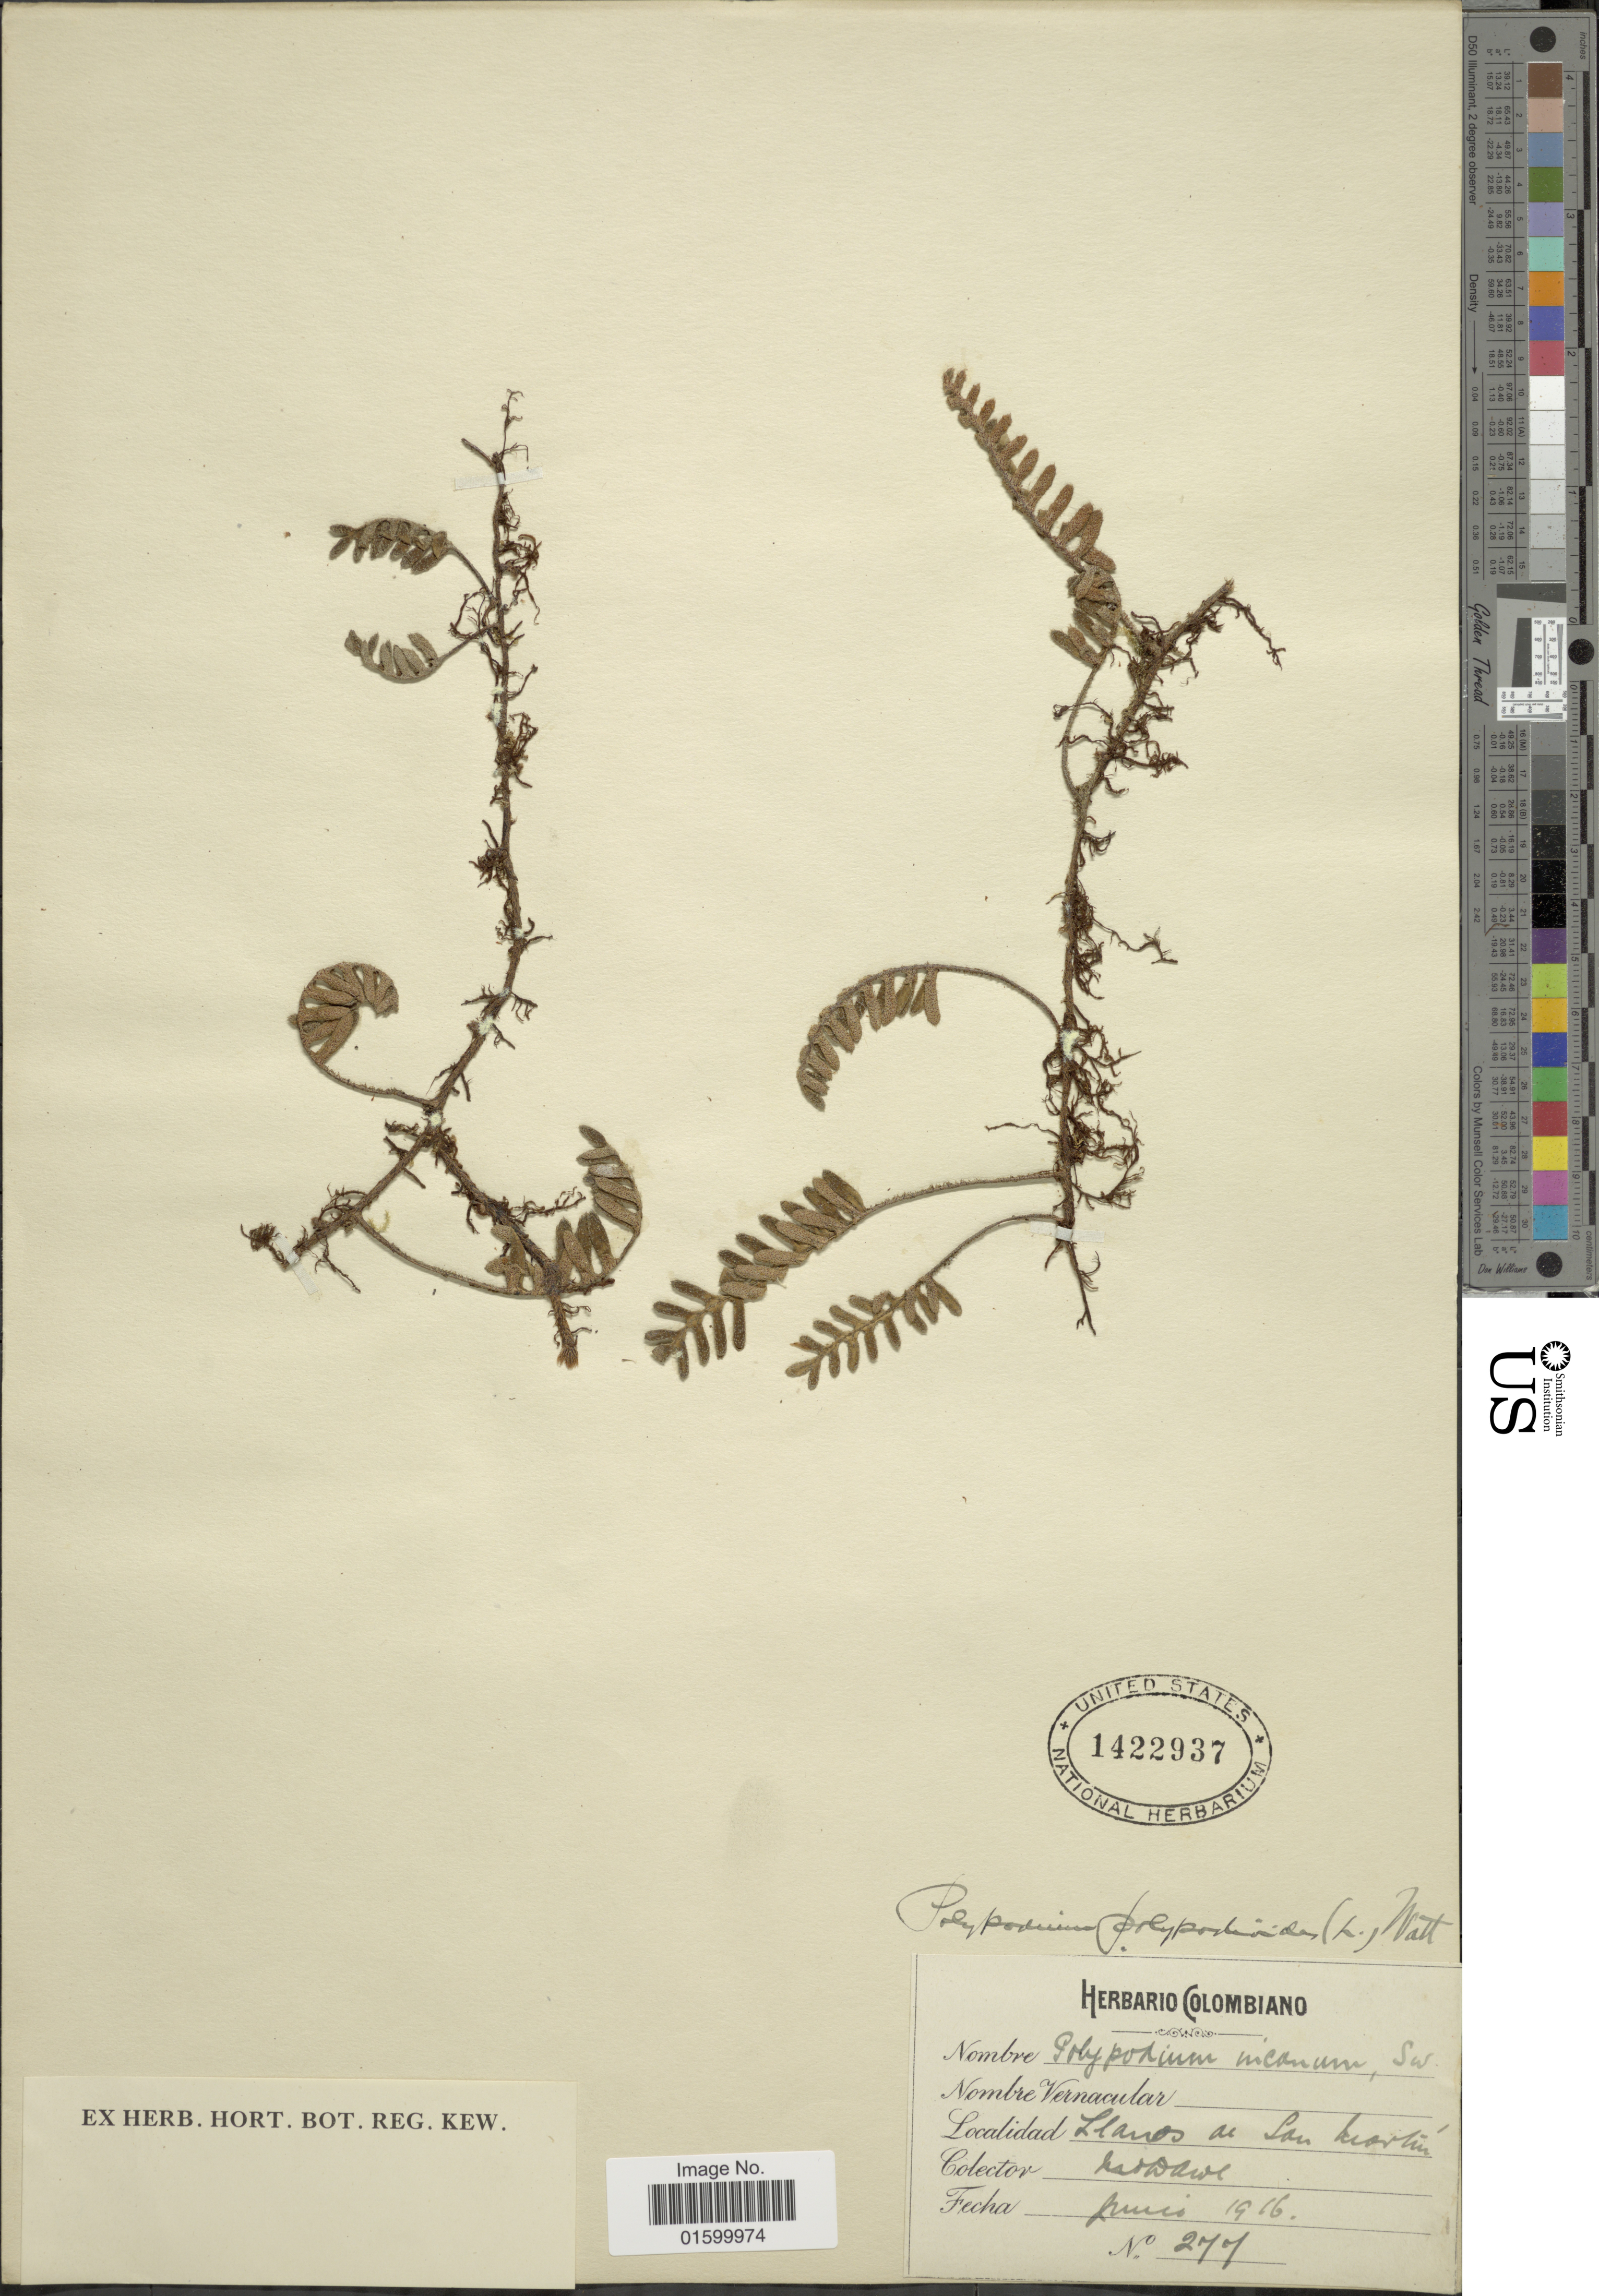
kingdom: Plantae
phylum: Tracheophyta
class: Polypodiopsida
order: Polypodiales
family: Polypodiaceae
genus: Pleopeltis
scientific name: Pleopeltis polypodioides var. burchellii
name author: (Baker) A.R. Sm.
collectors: W. Dawe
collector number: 277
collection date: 1916-06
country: Peru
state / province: San Martín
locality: Llanos de San Martin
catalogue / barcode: US 1422937